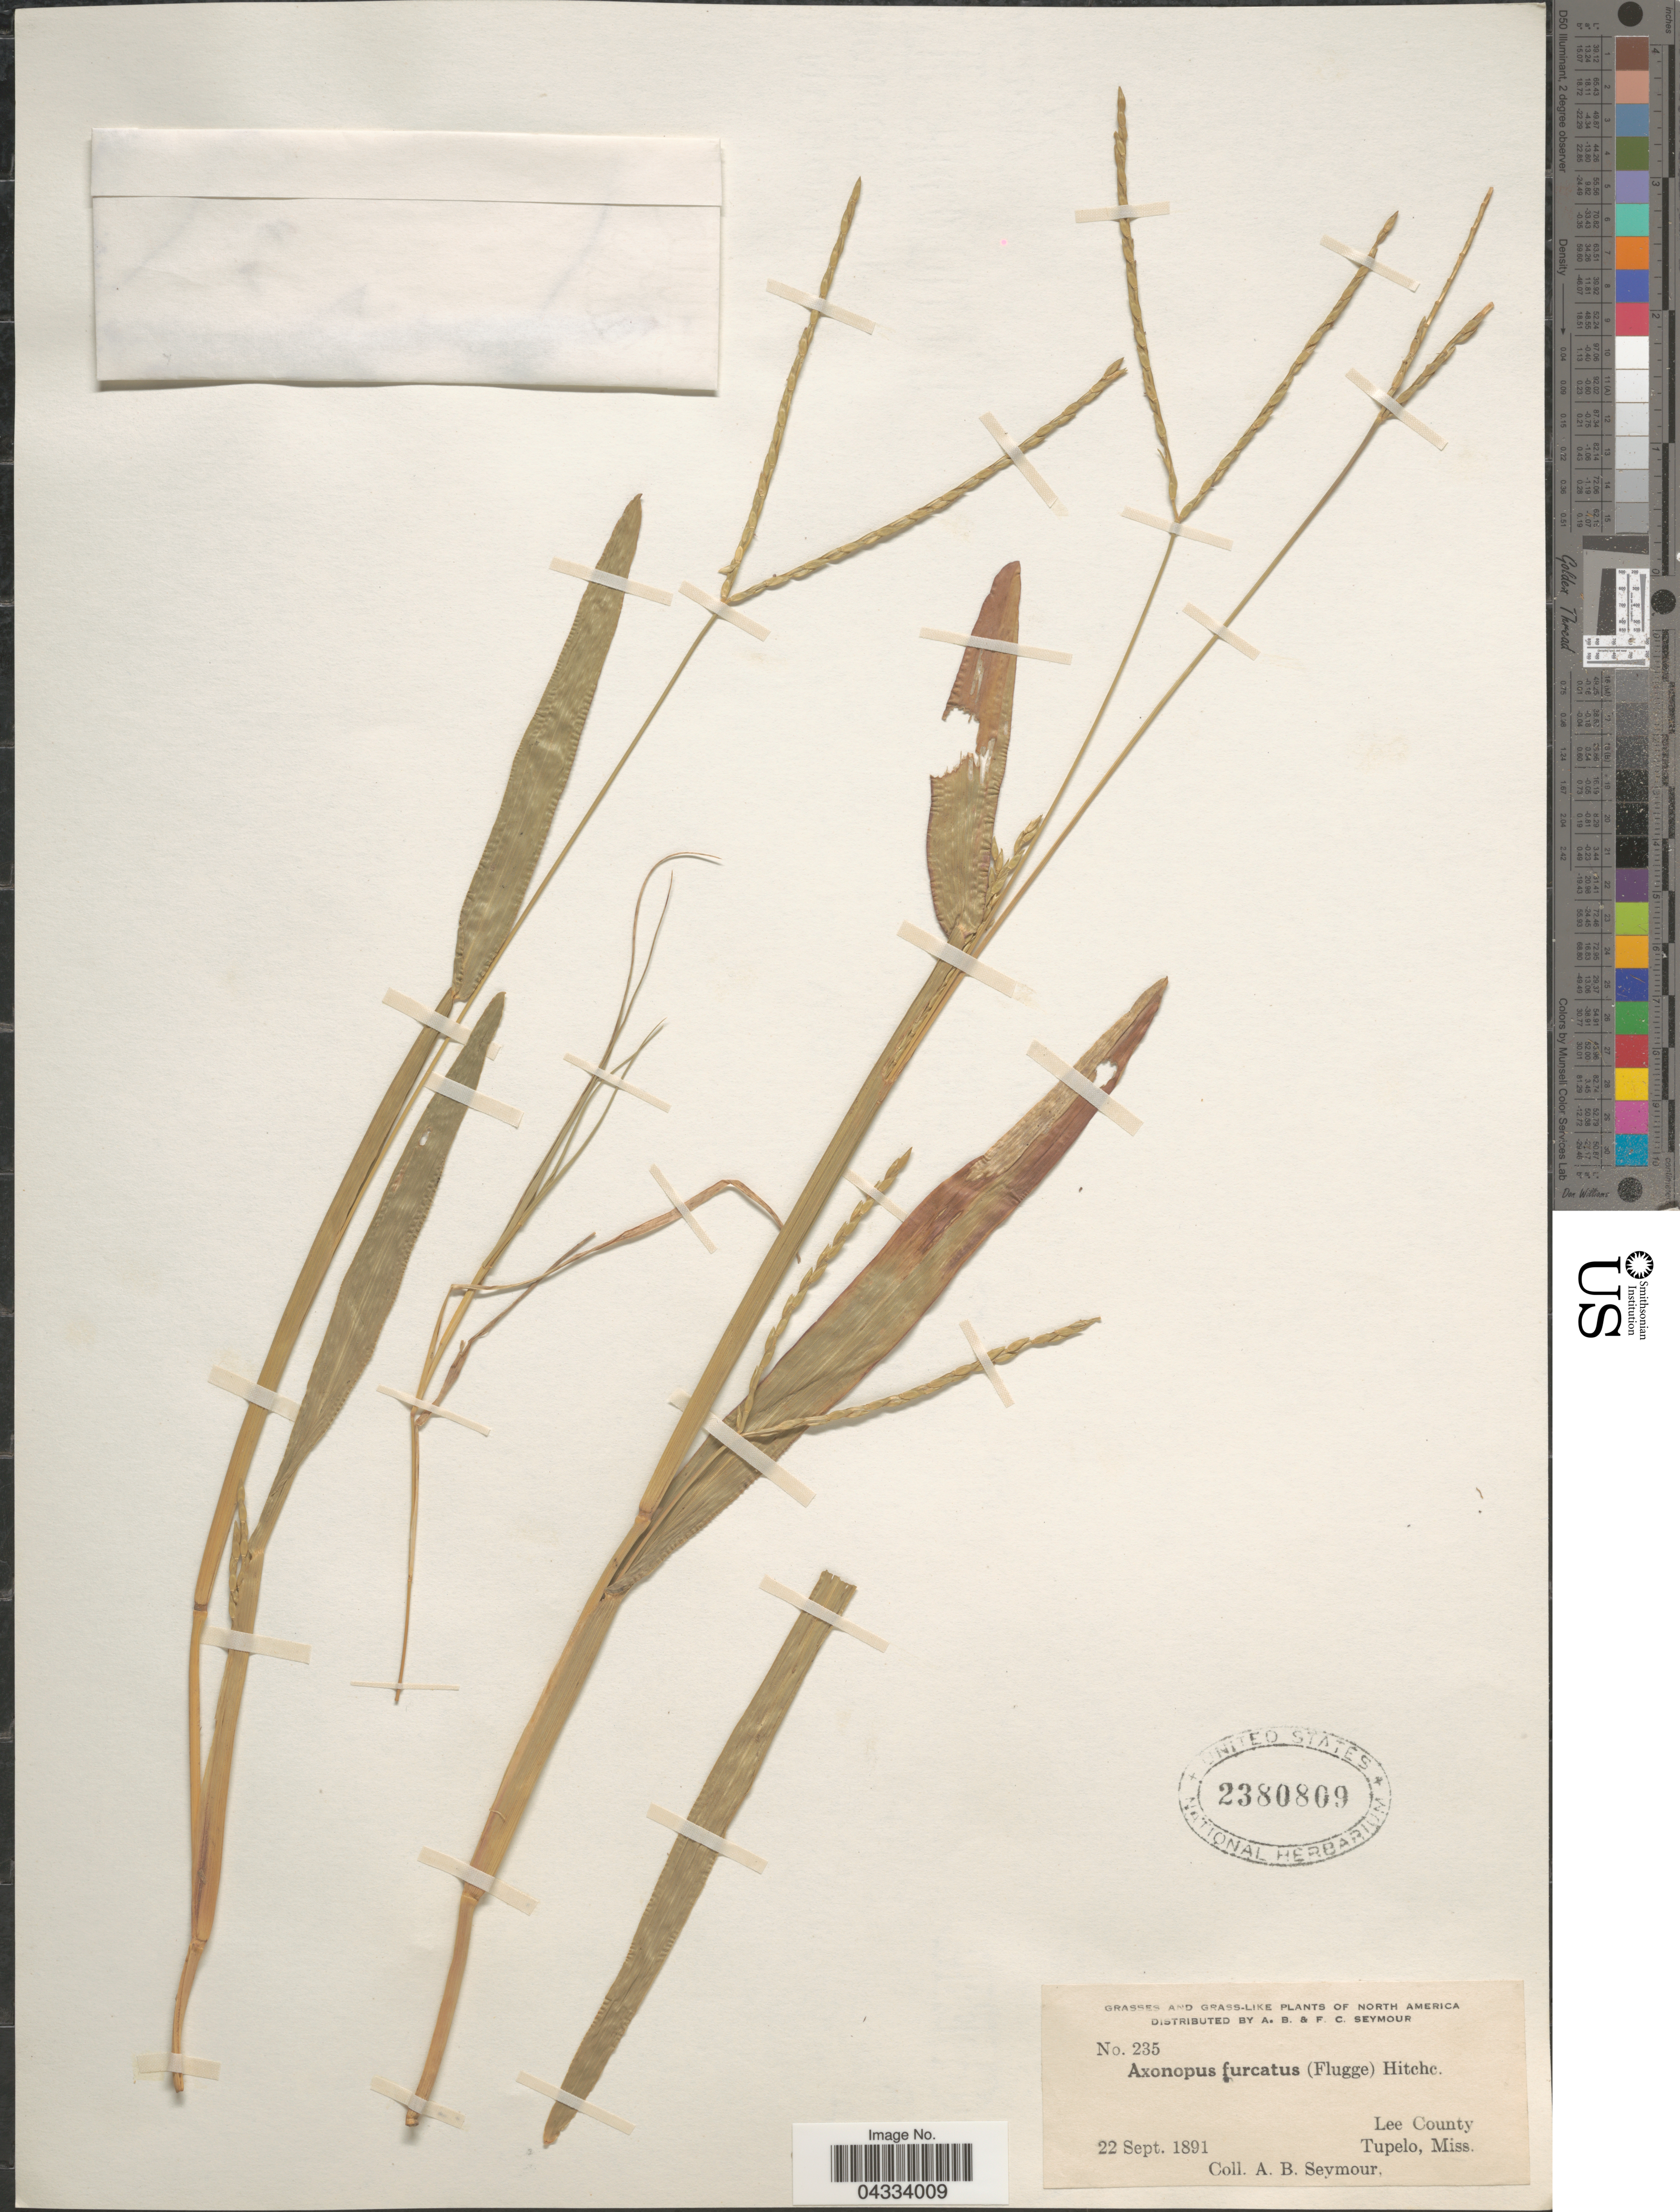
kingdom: Plantae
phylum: Tracheophyta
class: Liliopsida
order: Poales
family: Poaceae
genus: Axonopus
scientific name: Axonopus furcatus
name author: (Flüggé) Hitchc.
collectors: A. Seymour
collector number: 235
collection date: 1891-09-22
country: United States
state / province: Mississippi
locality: Lee County. Tupelo.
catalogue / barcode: US 2380809